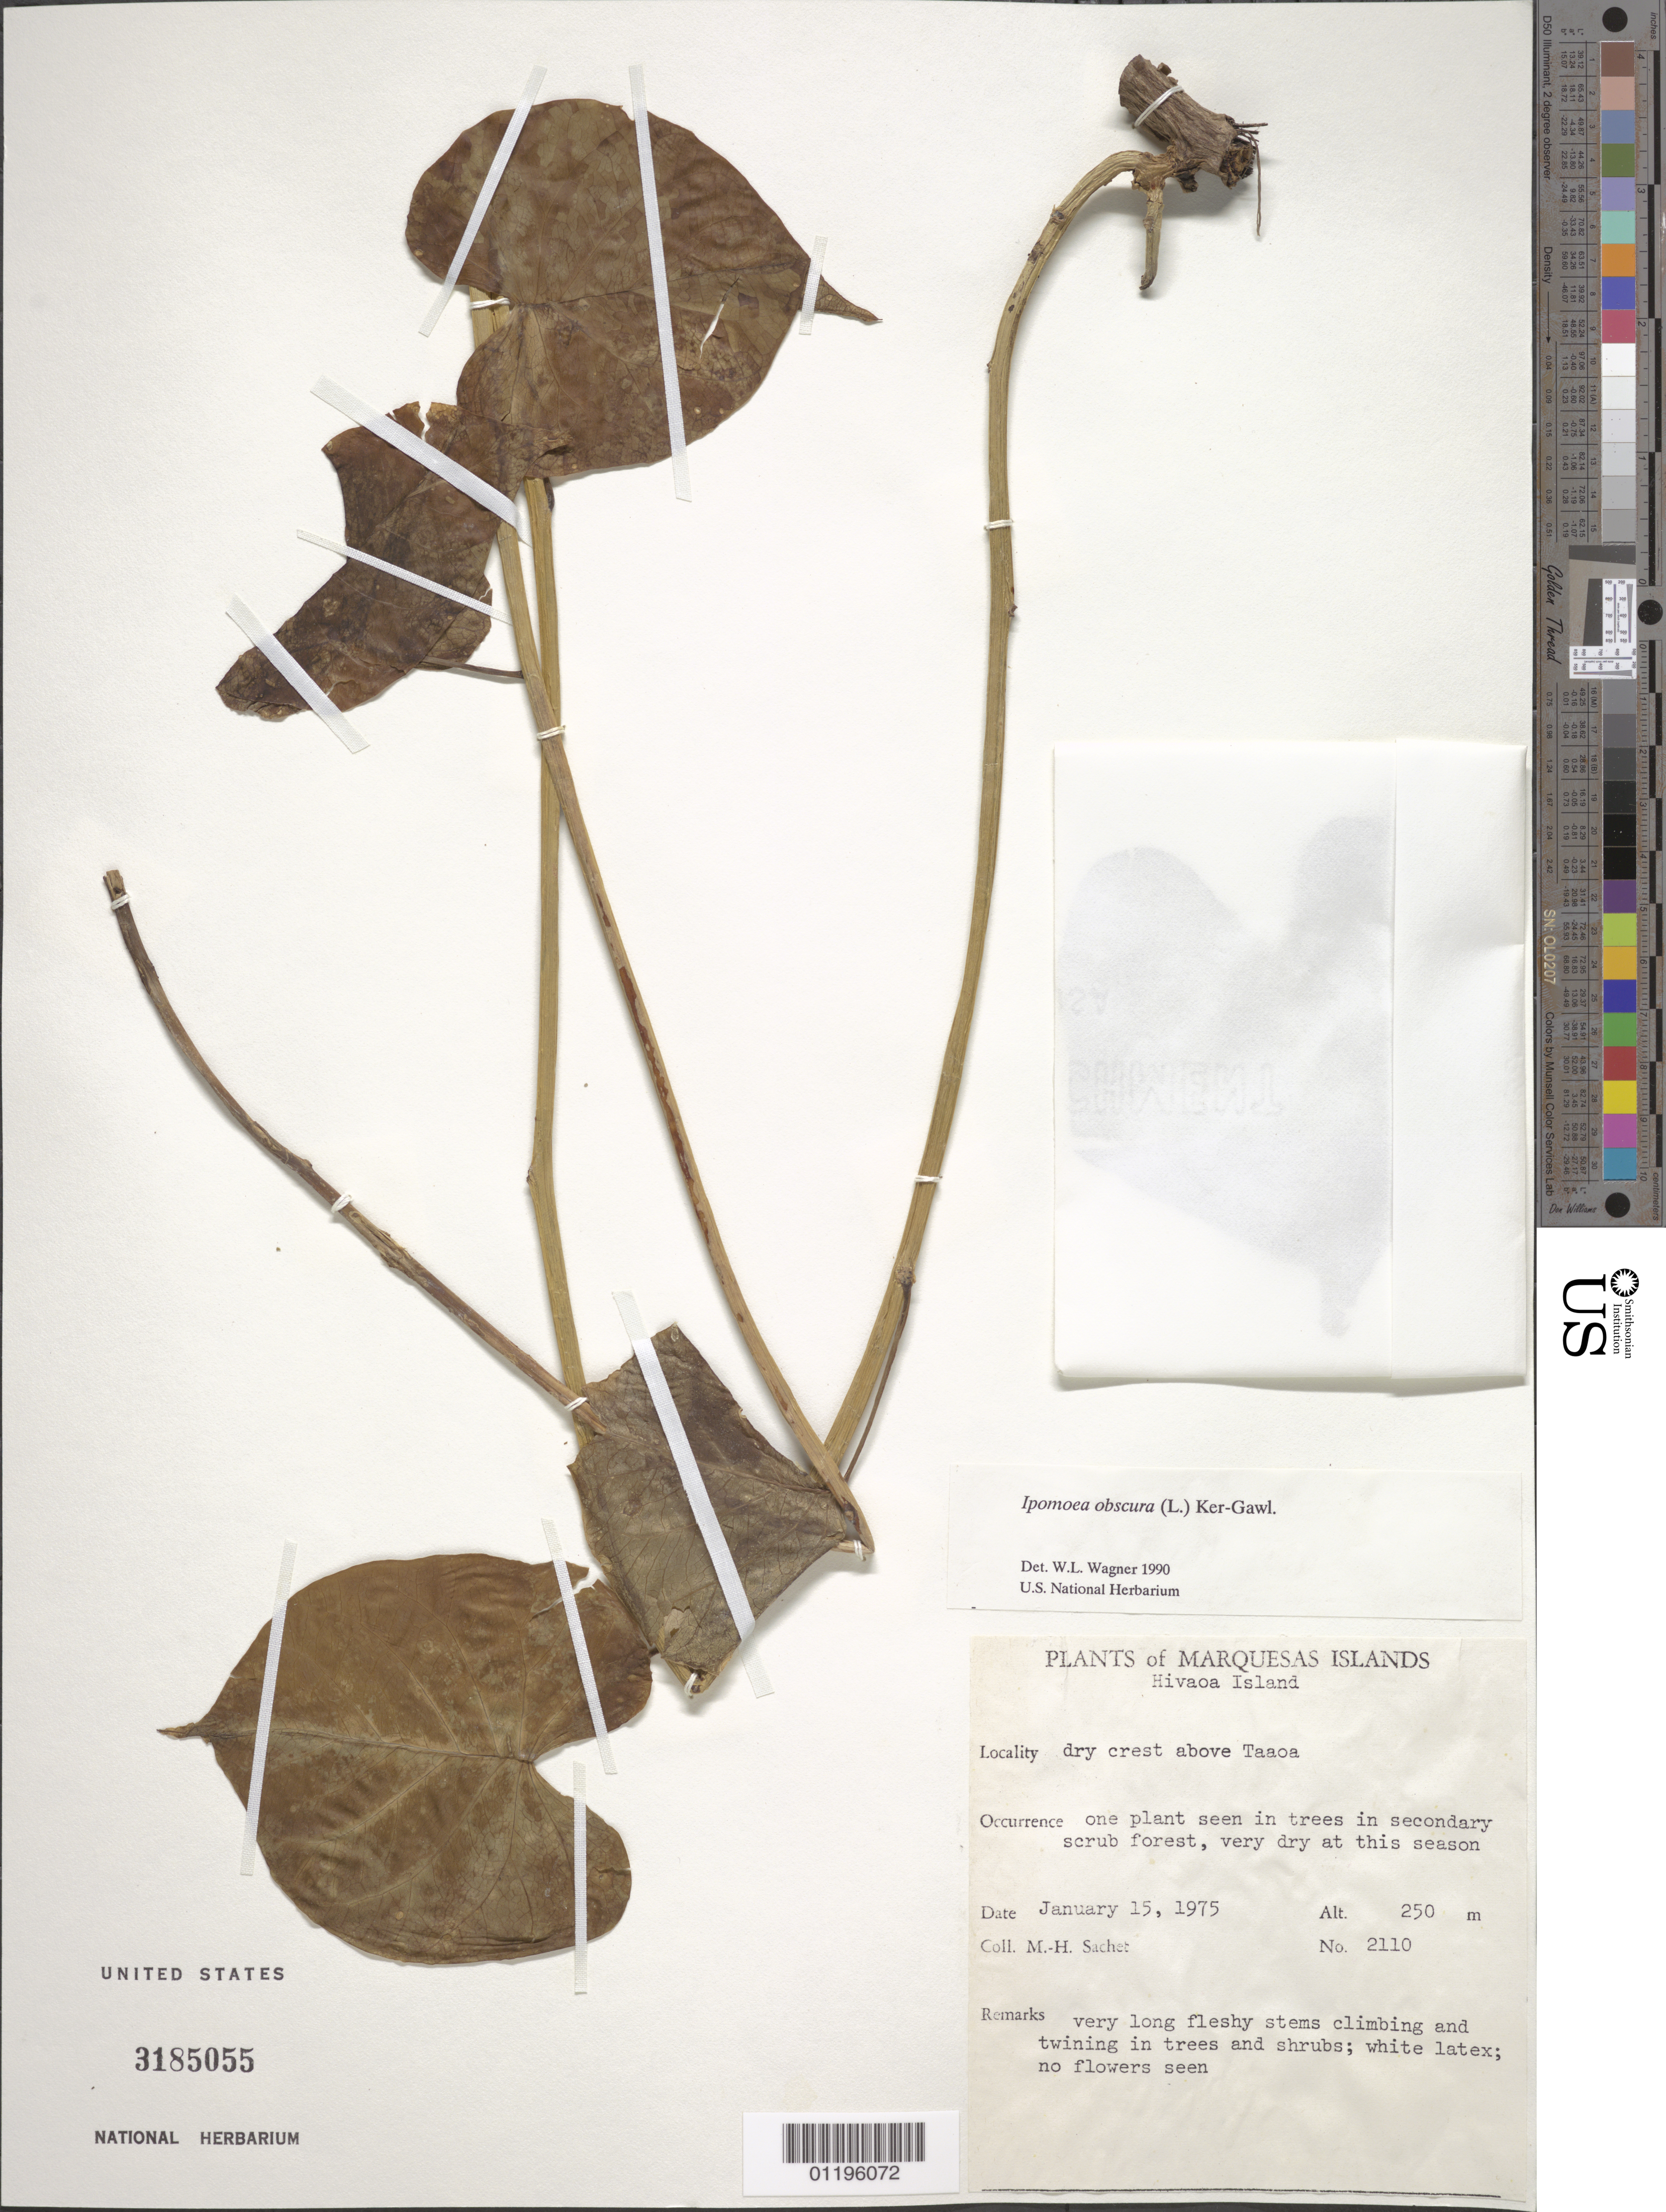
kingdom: Plantae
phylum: Tracheophyta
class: Magnoliopsida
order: Solanales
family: Convolvulaceae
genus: Ipomoea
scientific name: Ipomoea obscura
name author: (L.) Ker Gawl.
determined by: Wagner, W. L., (BOT), Smithsonian Institution - National Museum of Natural History (UNITED STATES)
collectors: M.-H. Sachet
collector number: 2110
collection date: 1975-01-15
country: French Polynesia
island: Hiva Oa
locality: dry crest above Taaoa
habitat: Secondary scrub forest, very dry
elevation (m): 250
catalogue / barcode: US 3185055